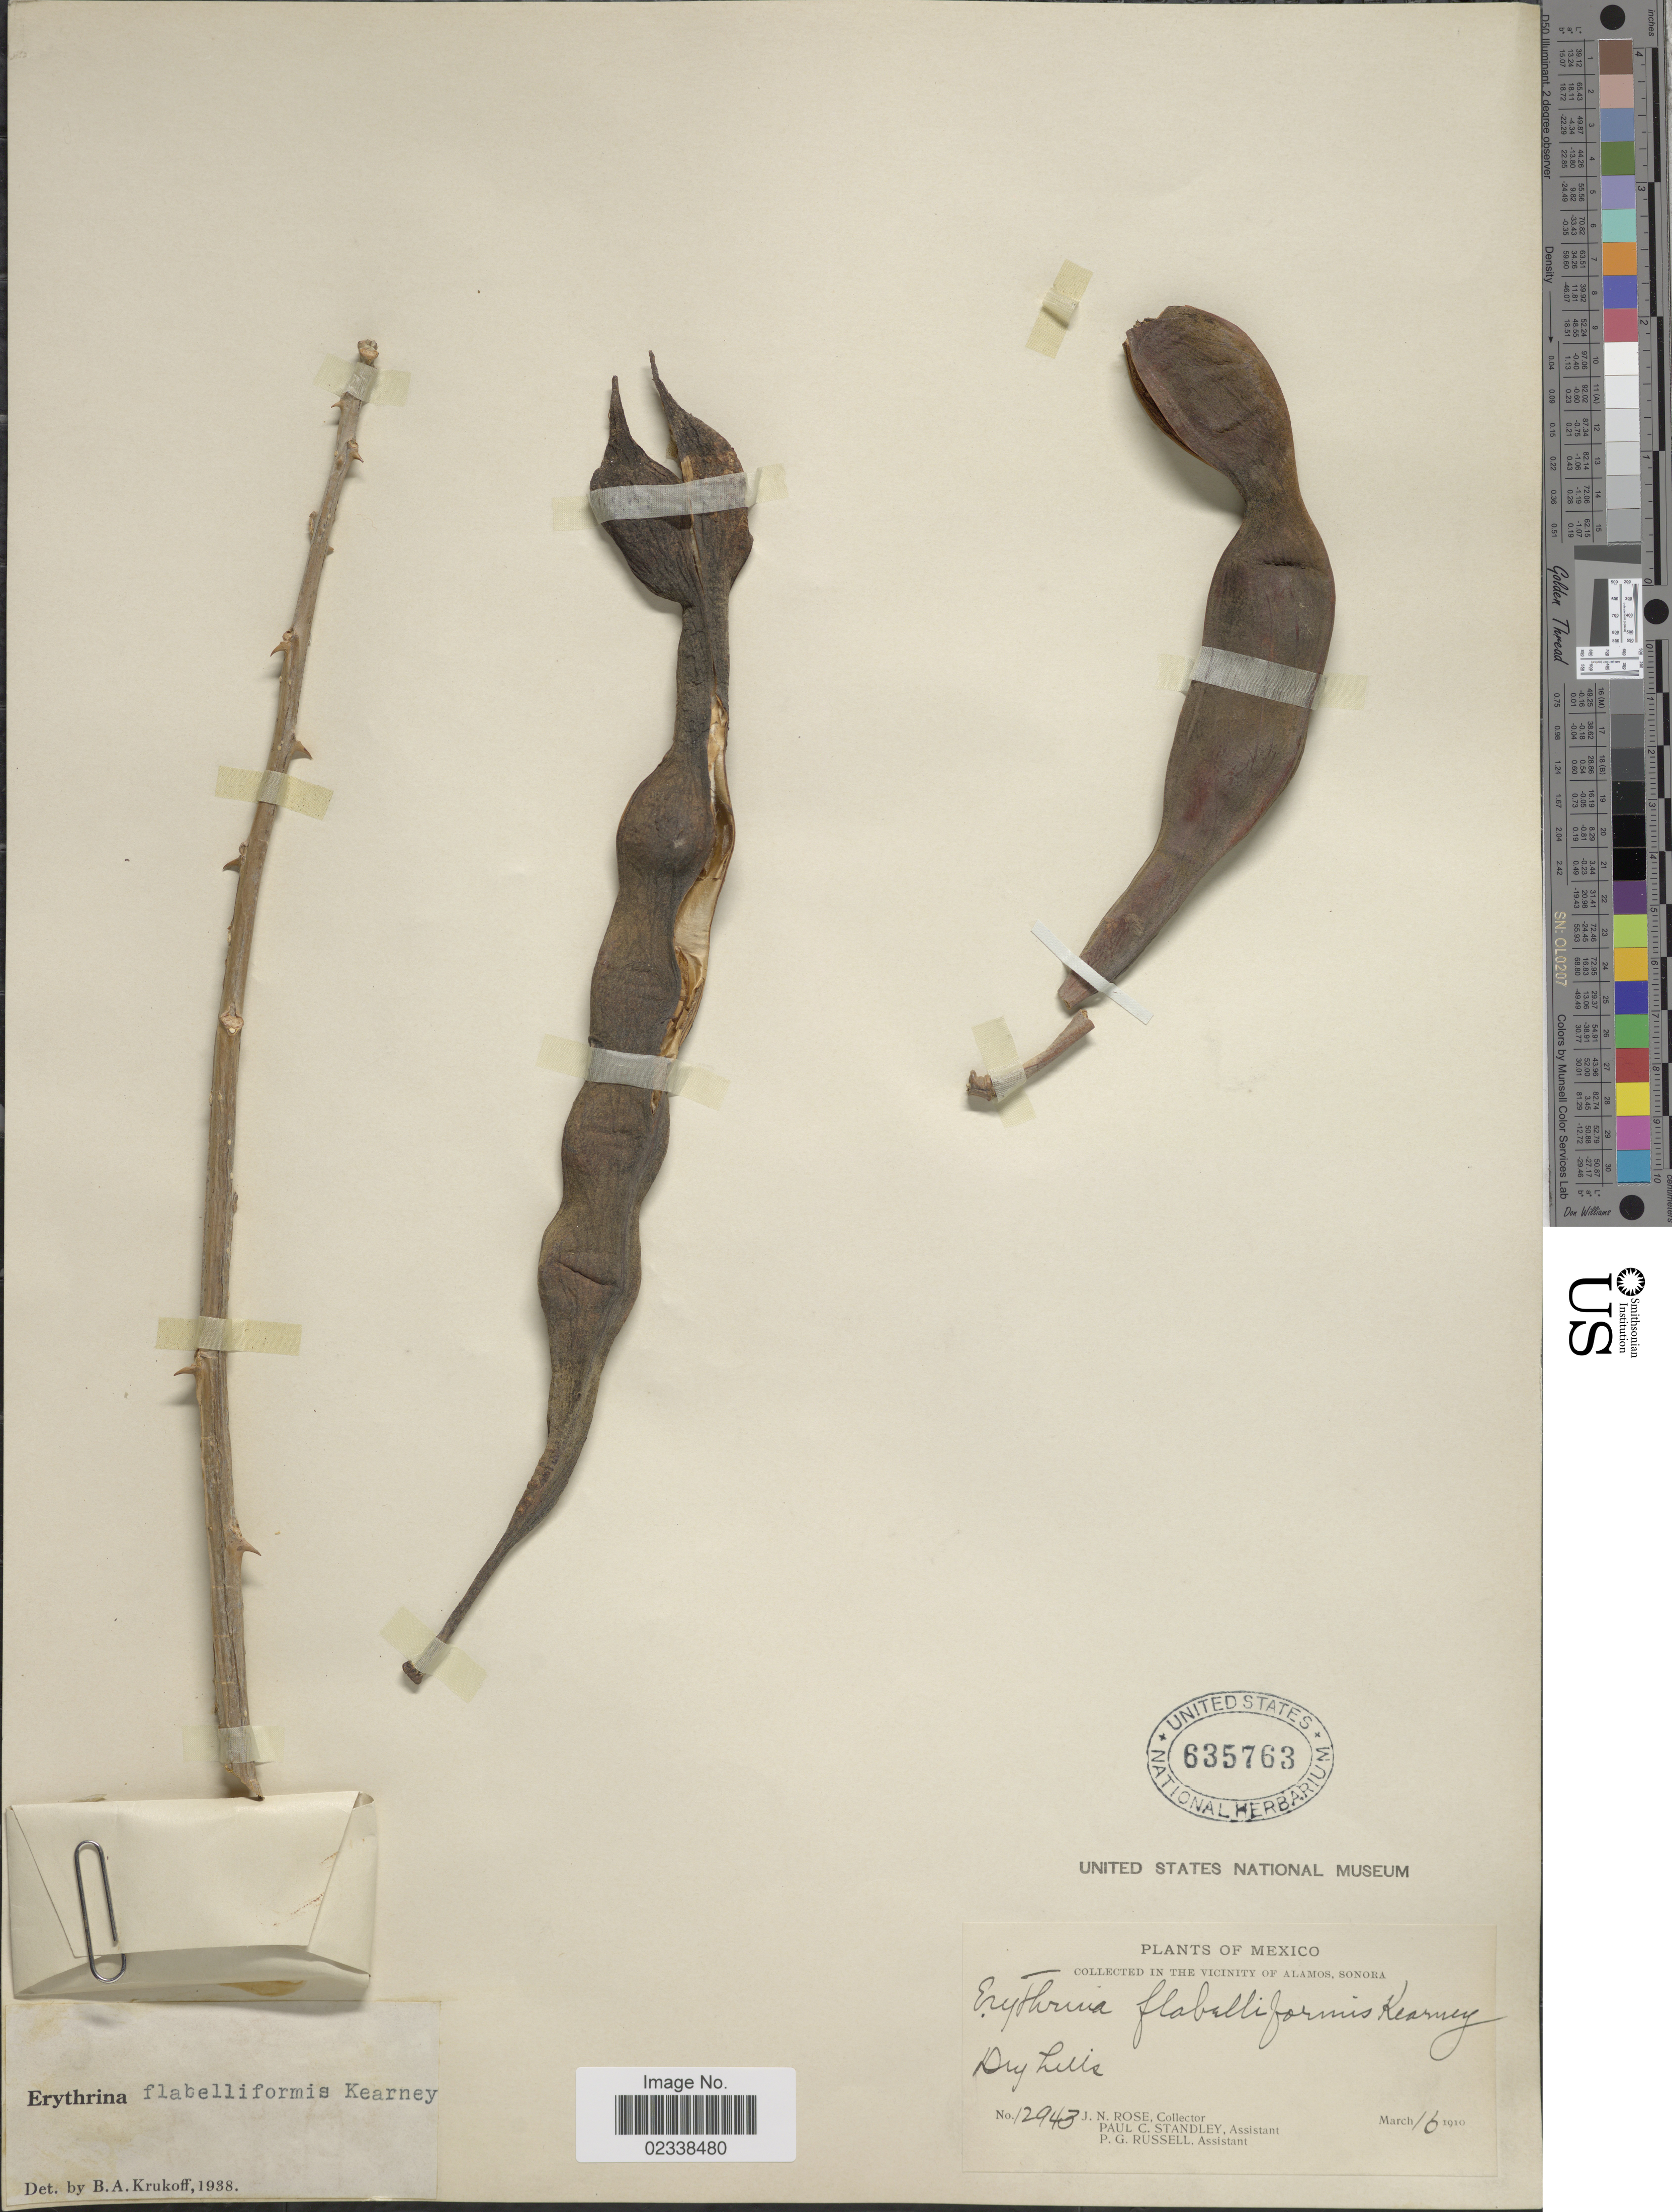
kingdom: Plantae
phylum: Tracheophyta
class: Magnoliopsida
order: Fabales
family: Fabaceae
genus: Erythrina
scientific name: Erythrina flabelliformis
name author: Kearney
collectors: J. N. Rose, P. C. Standley & P. G. Russell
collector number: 12943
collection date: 1910-03-16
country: Mexico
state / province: Sonora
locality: Vicinity of Alamos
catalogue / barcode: US 635763